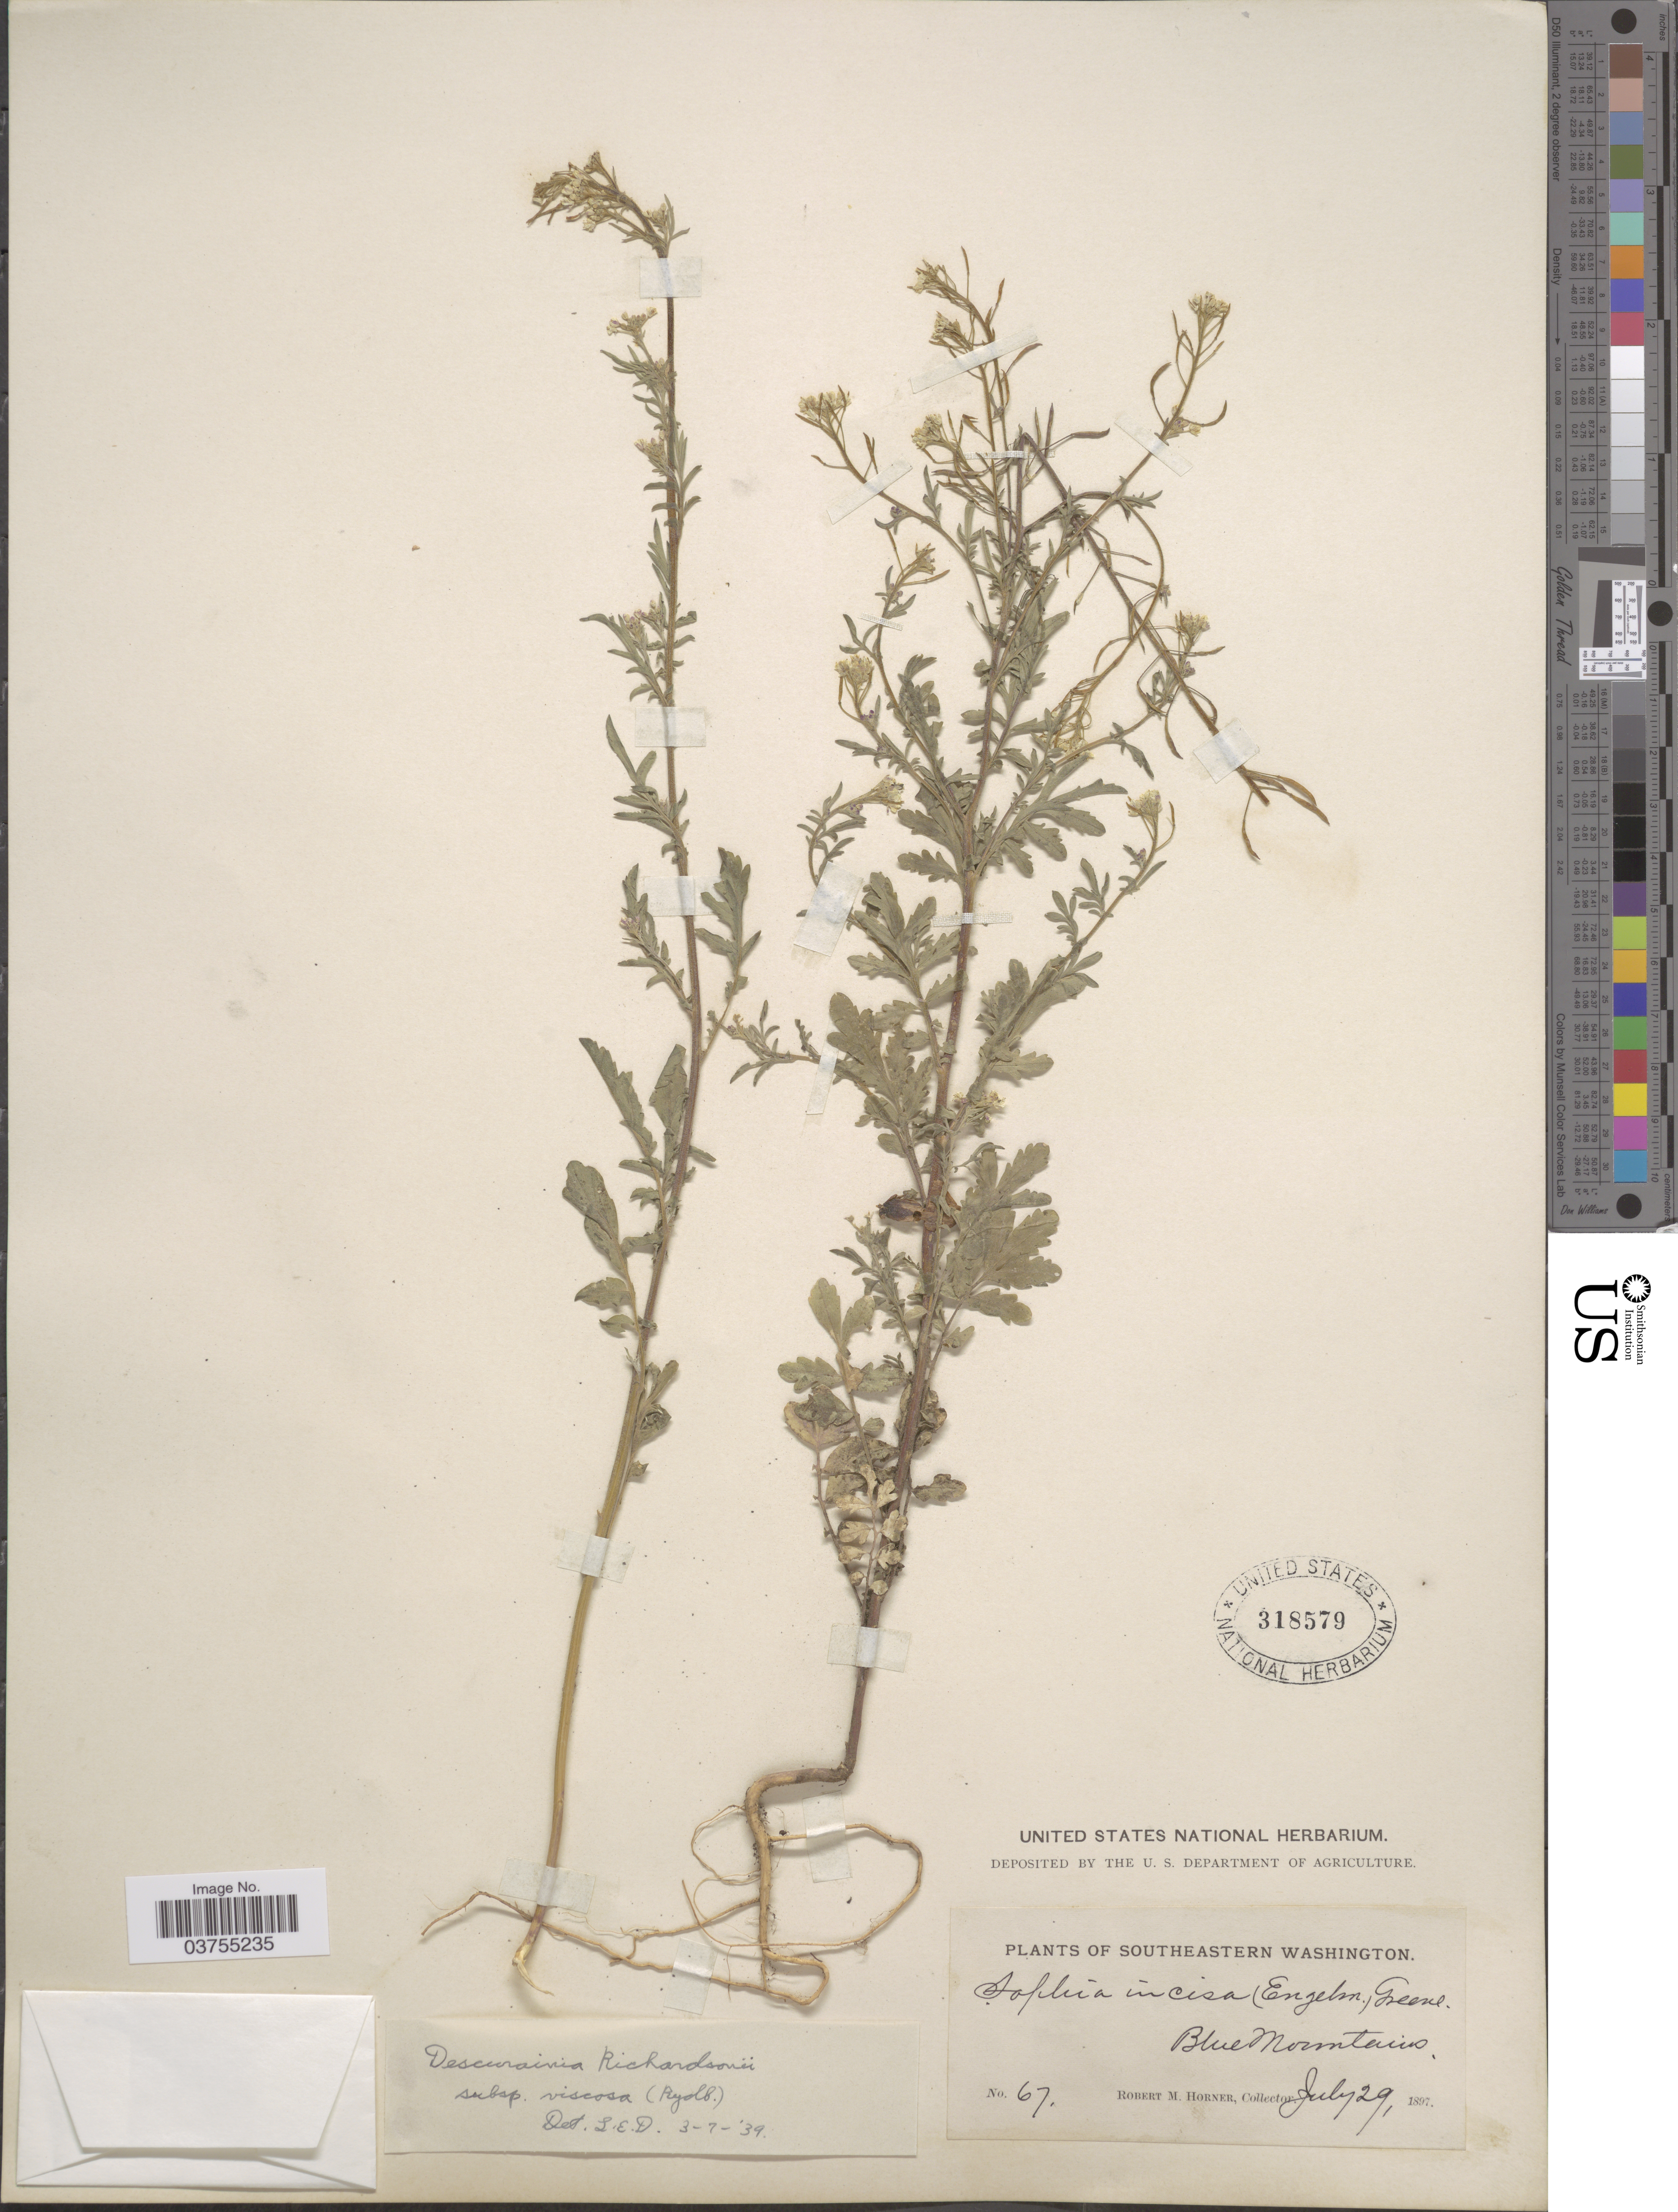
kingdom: Plantae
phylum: Tracheophyta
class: Magnoliopsida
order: Brassicales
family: Brassicaceae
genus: Descurainia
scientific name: Descurainia richardsonii subsp. viscosa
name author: (Rydb.) Detling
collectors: R. Horner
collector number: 67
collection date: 1897-07-29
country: United States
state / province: Washington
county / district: Clallam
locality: Southeastern Washington. Blue Mountains.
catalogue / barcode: US 318579